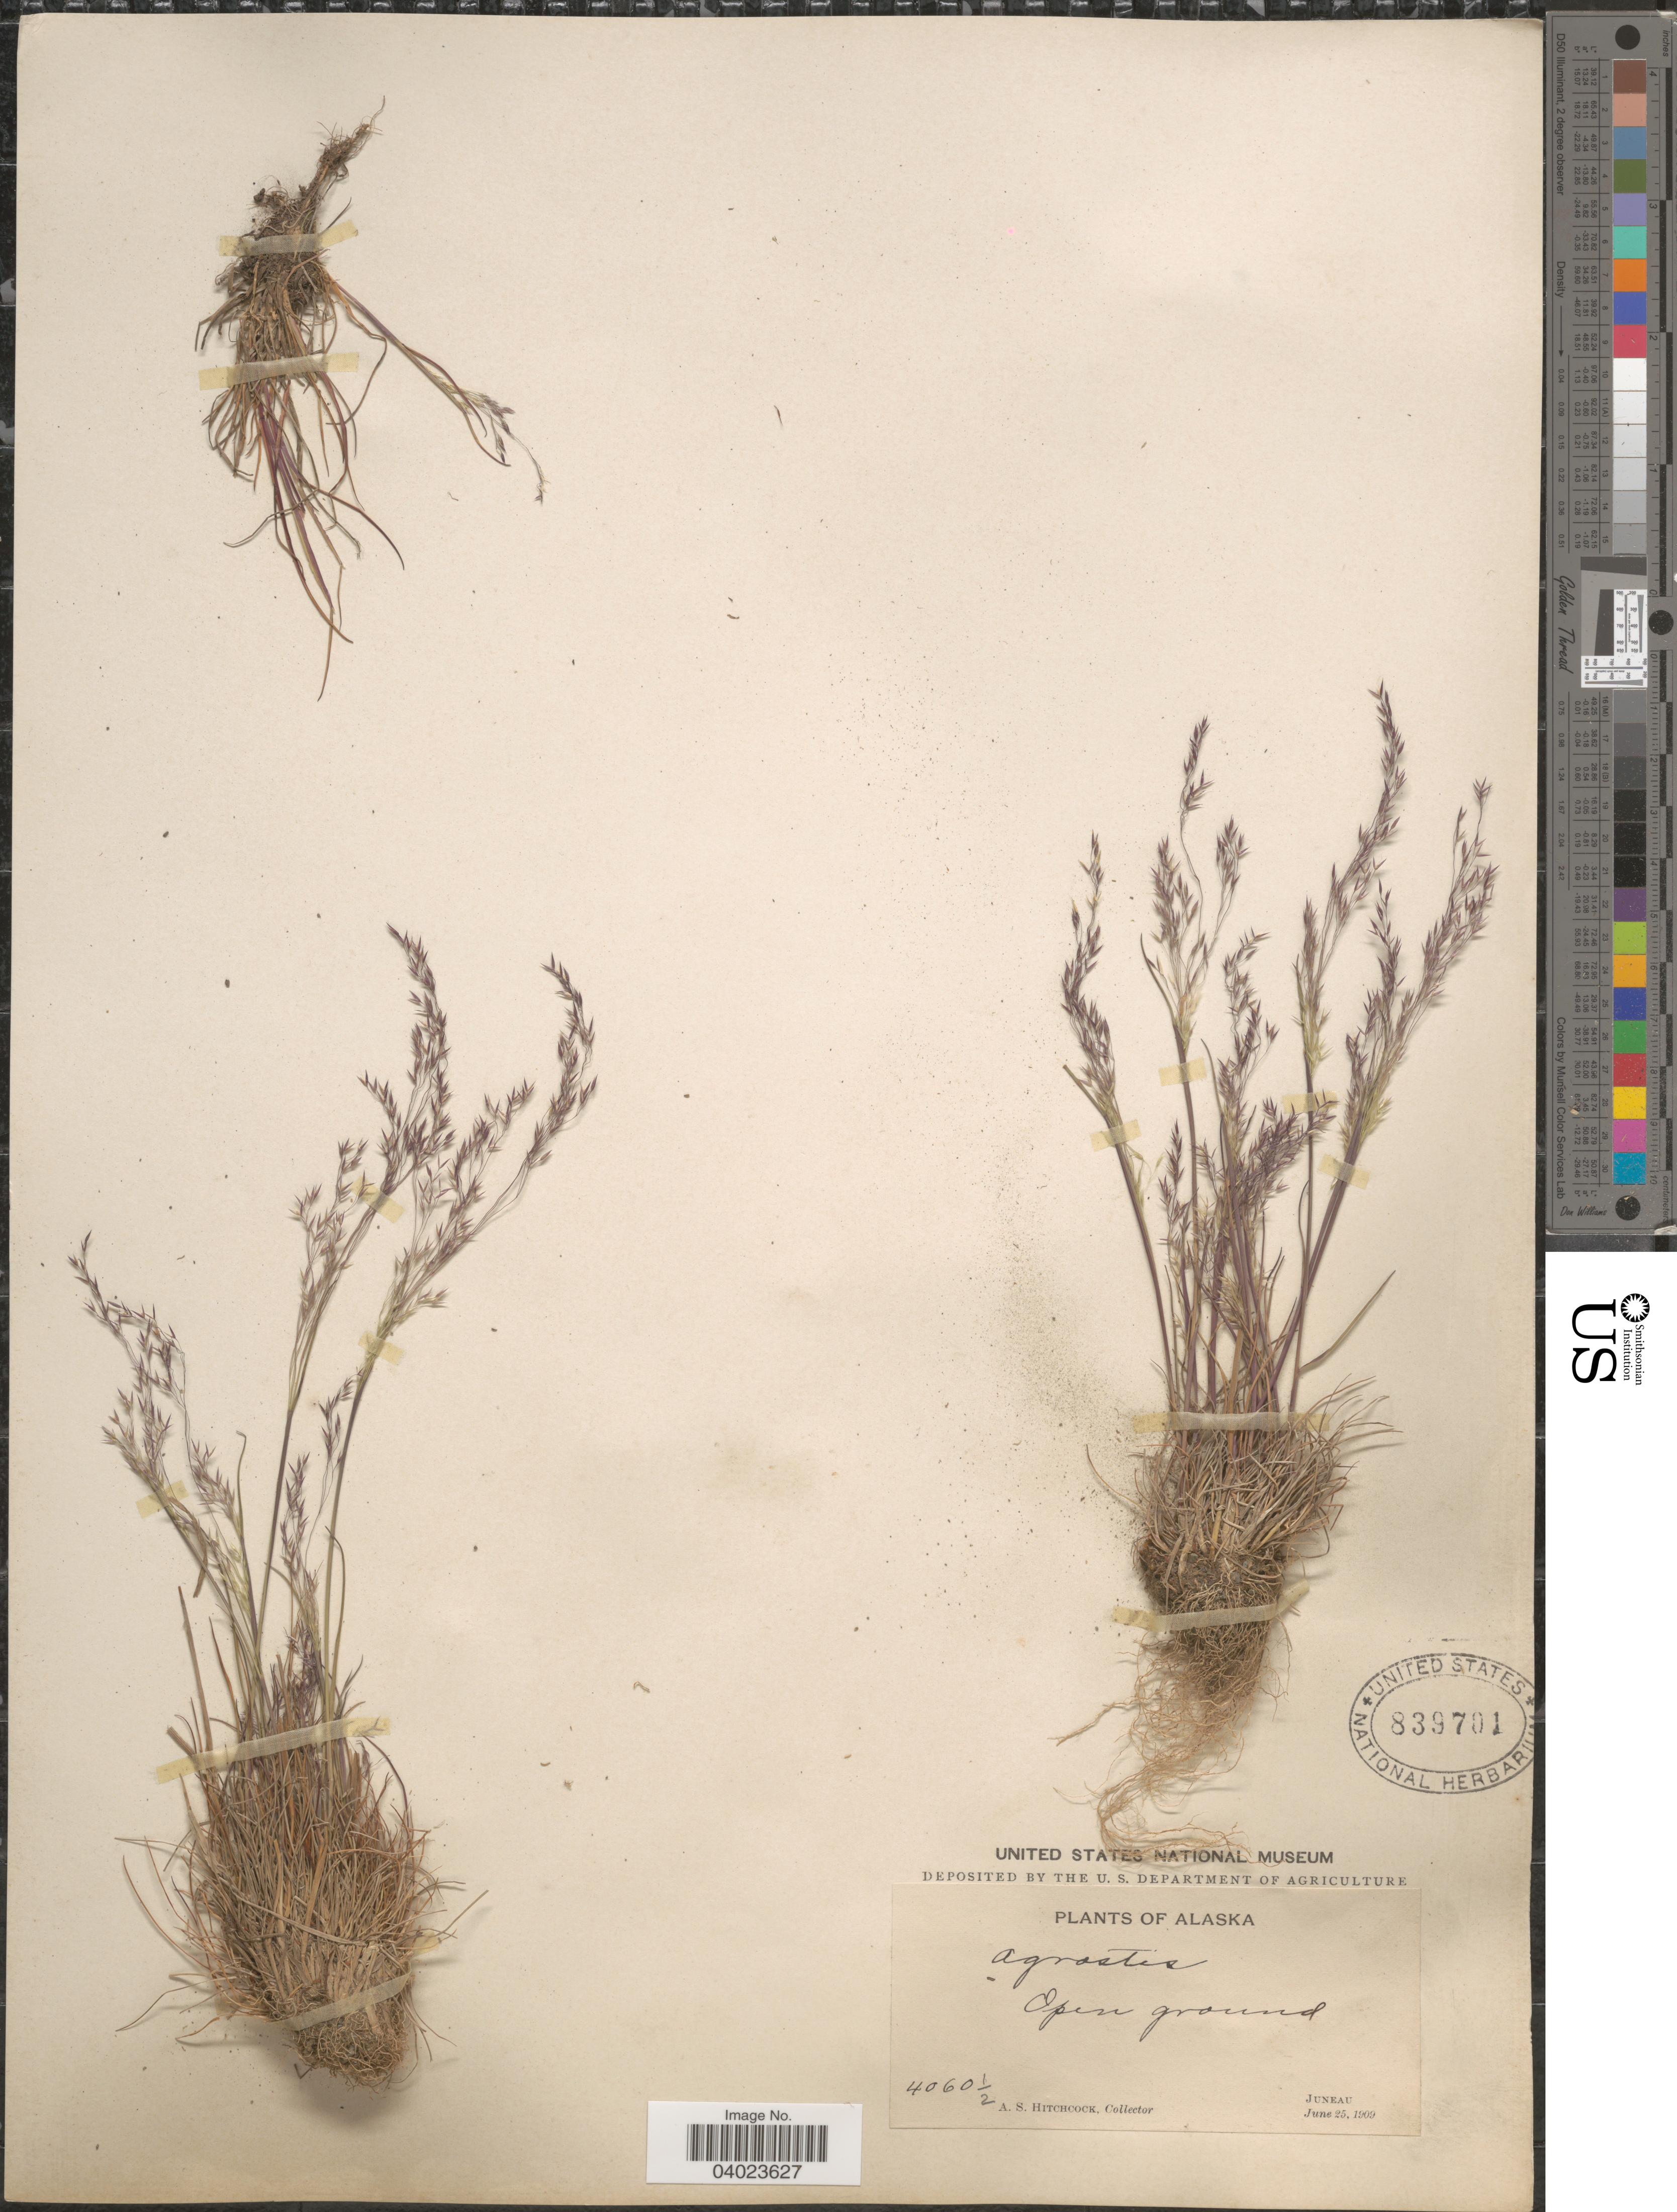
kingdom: Plantae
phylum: Tracheophyta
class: Liliopsida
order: Poales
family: Poaceae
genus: Agrostis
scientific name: Agrostis sp.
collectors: A. S. Hitchcock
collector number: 4060½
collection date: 1909-06-25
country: United States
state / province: Alaska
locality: Juneau.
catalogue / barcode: US 839701